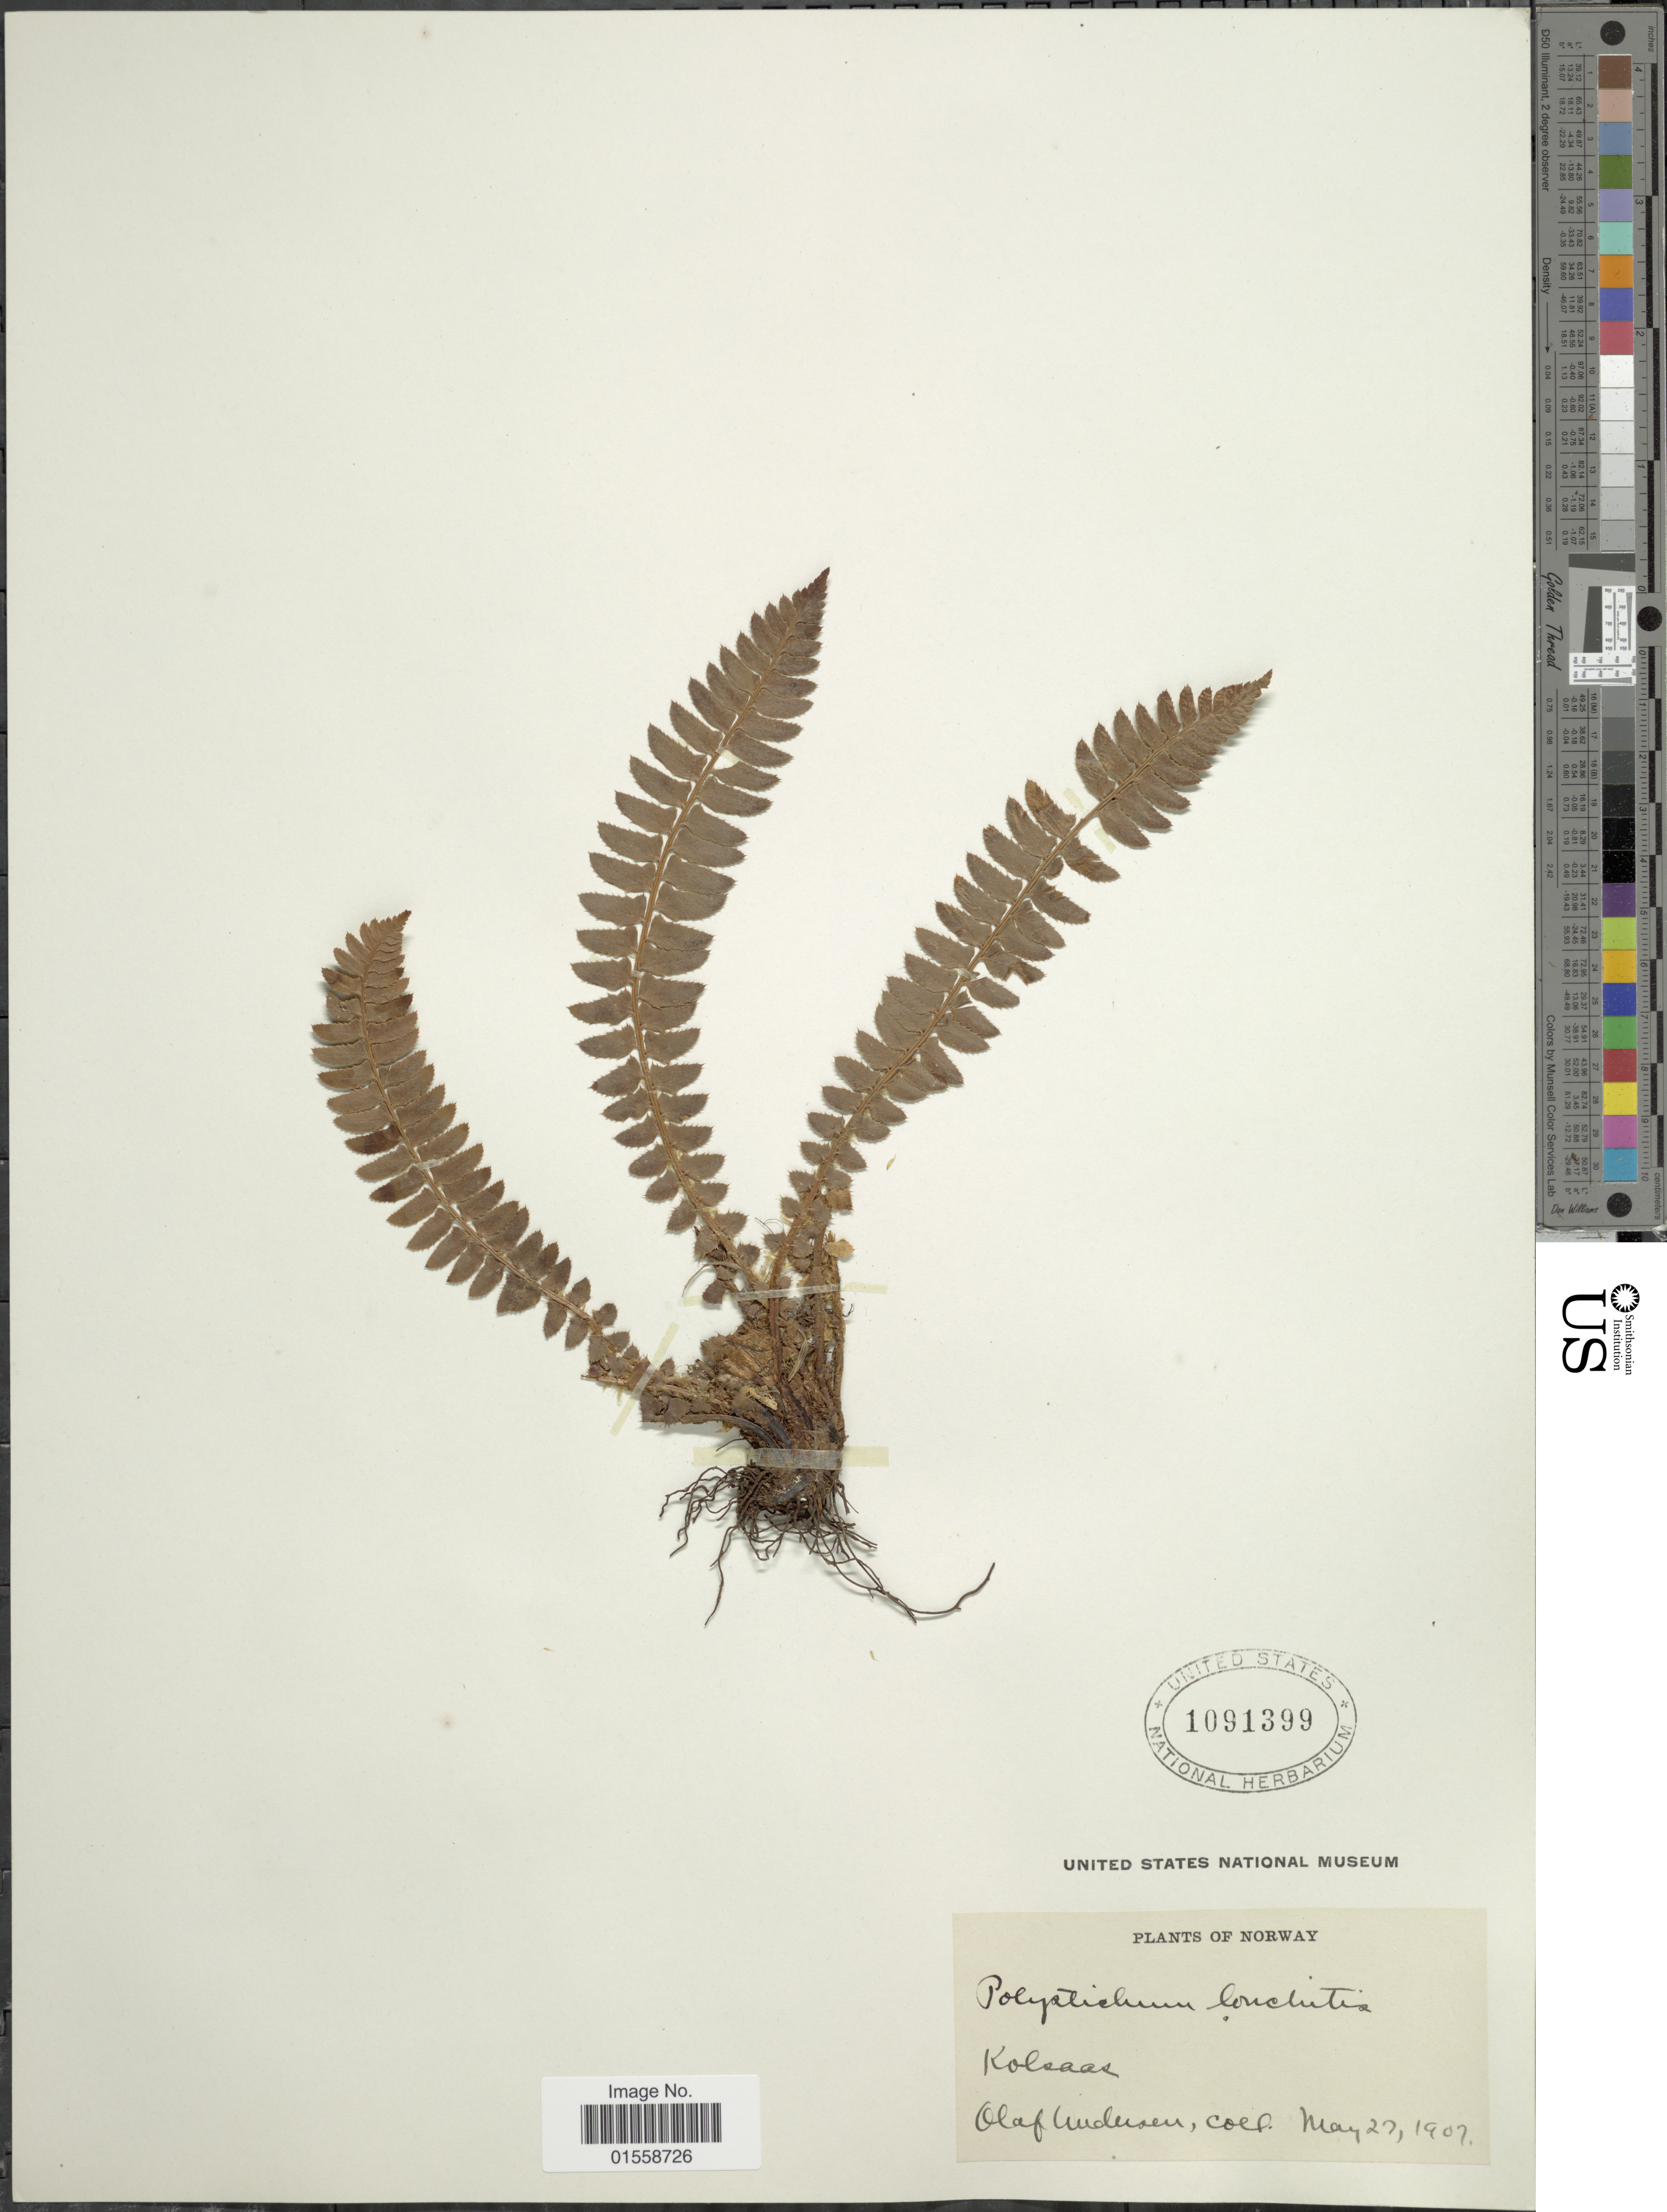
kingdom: Plantae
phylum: Tracheophyta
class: Polypodiopsida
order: Polypodiales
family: Dryopteridaceae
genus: Polystichum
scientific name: Polystichum lonchitis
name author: (Roth) L.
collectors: O. Anderson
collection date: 1907-05-27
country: Norway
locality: Norway, Kolsaas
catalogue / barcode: US 1091399